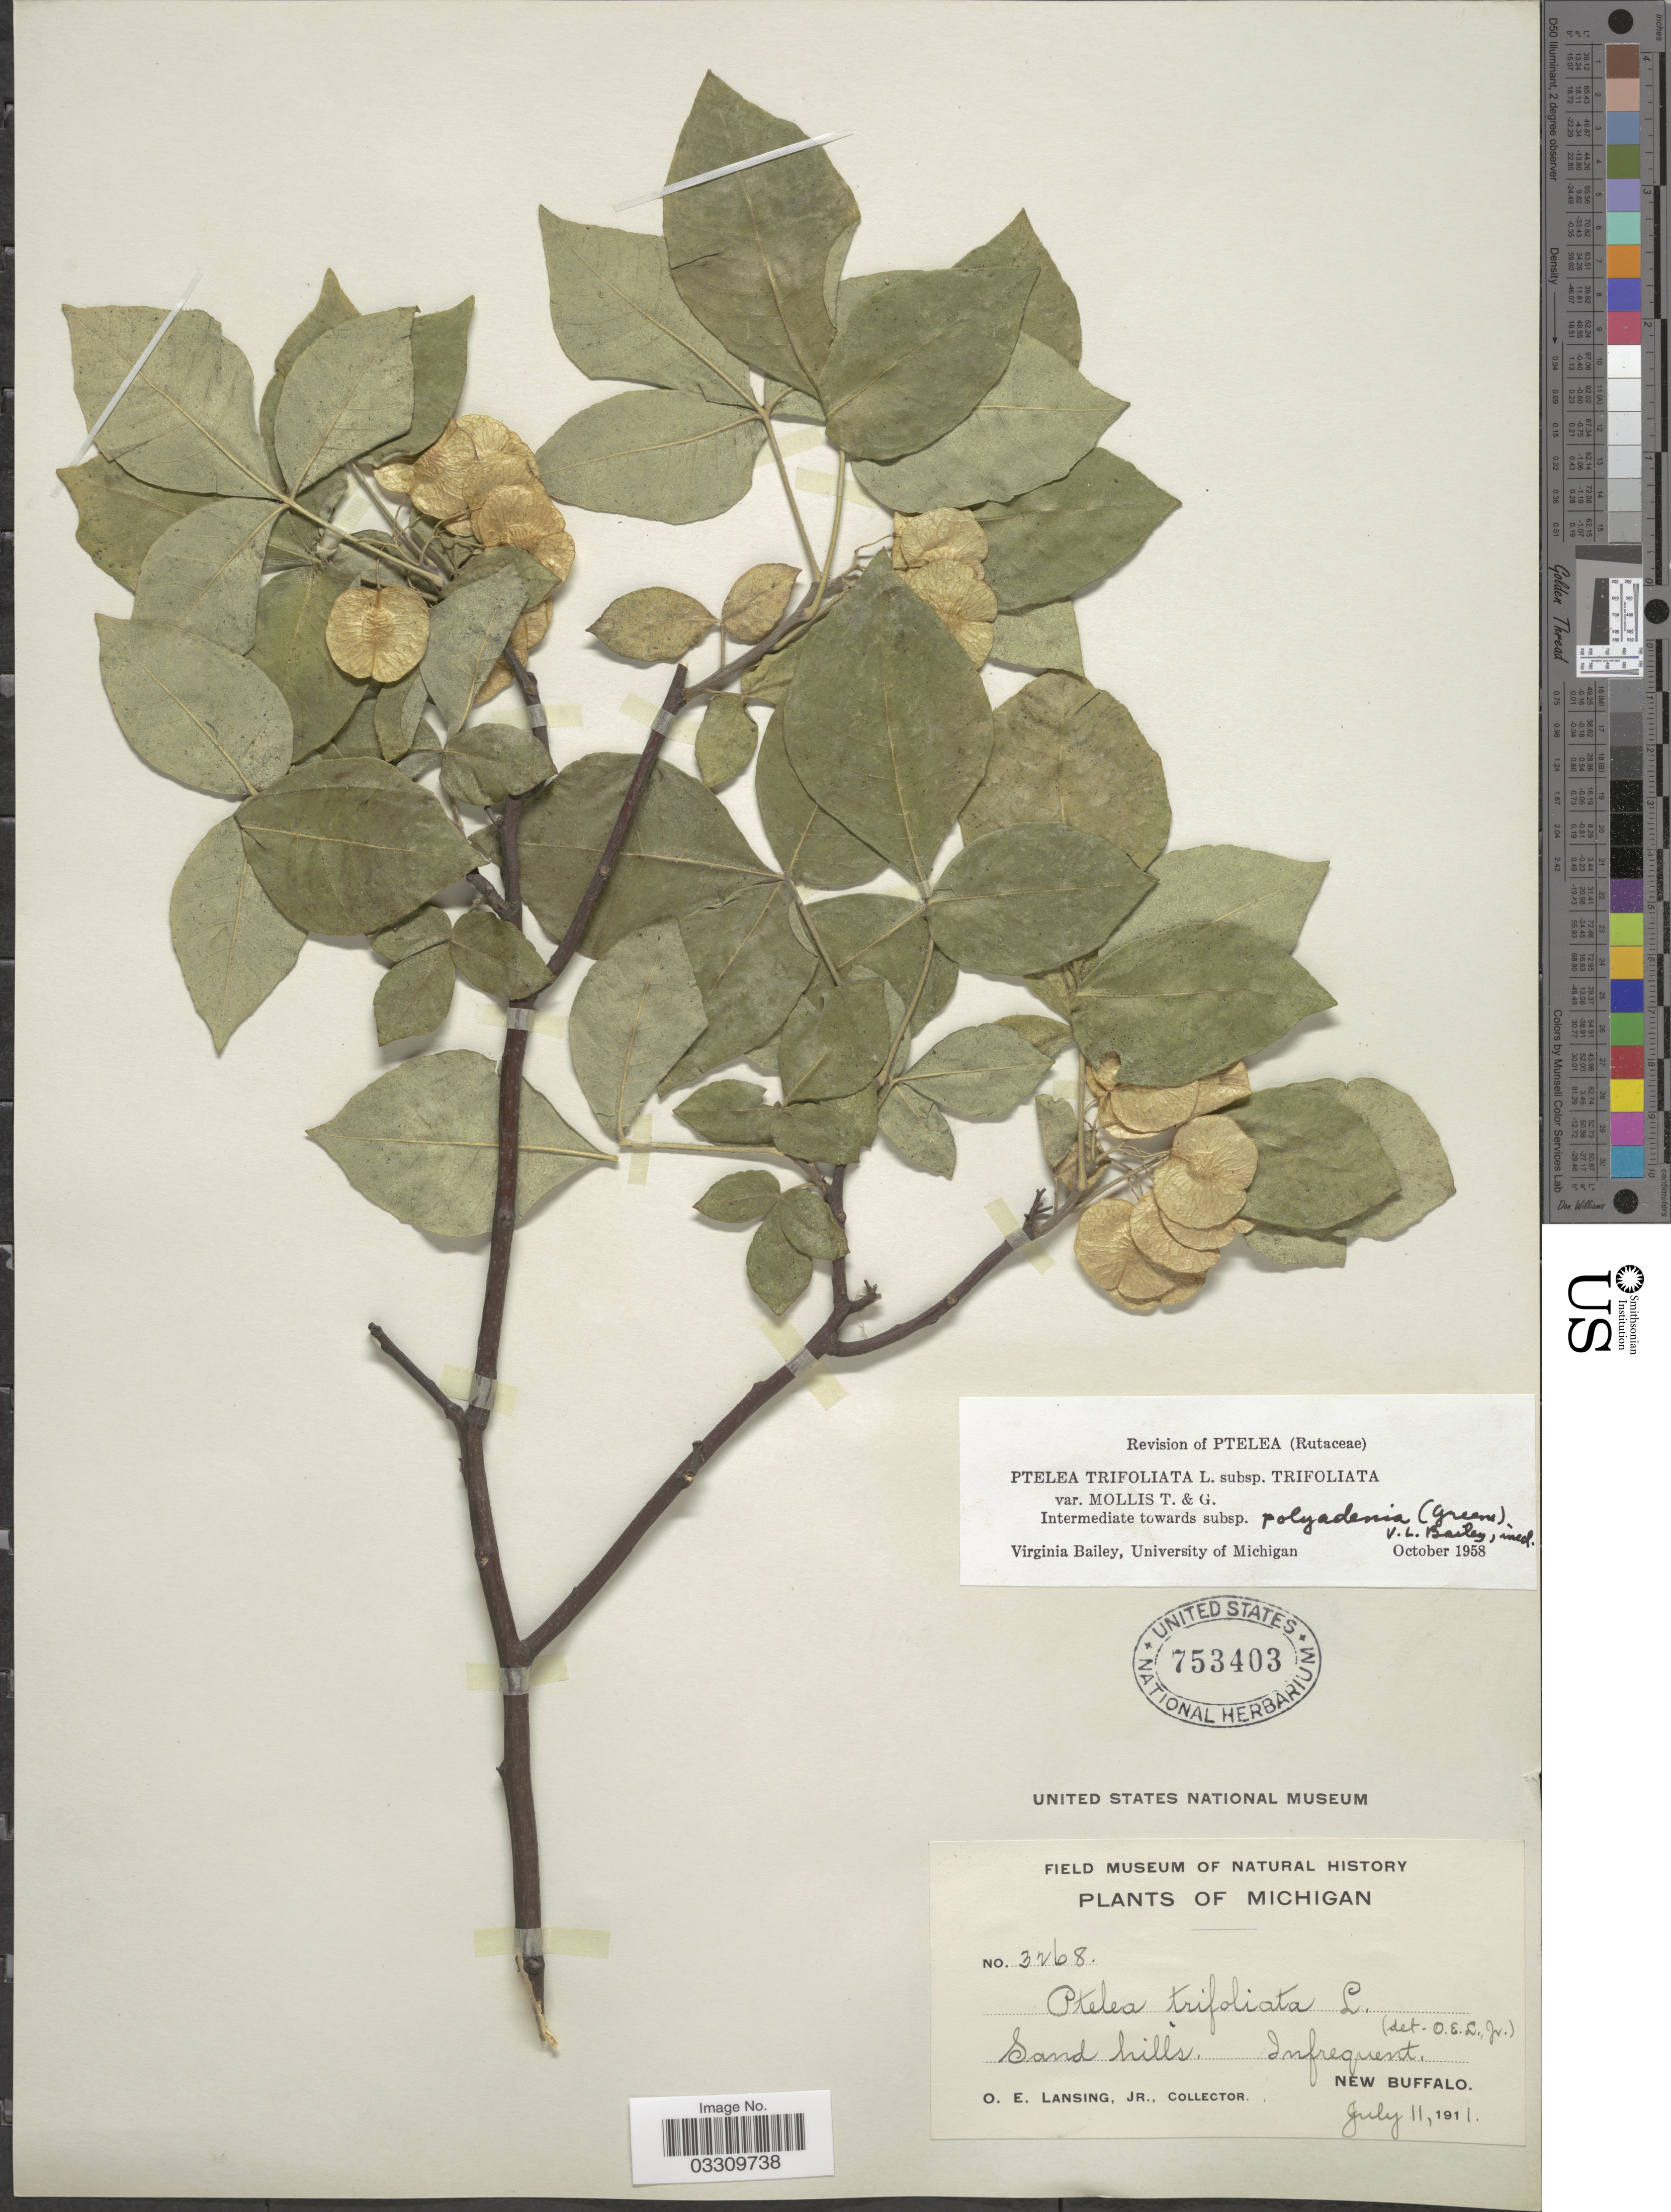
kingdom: Plantae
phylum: Tracheophyta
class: Magnoliopsida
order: Sapindales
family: Rutaceae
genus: Ptelea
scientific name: Ptelea trifoliata var. mollis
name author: Torr. & A. Gray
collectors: O. Lansing Jr.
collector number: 3268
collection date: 1911-07-11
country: United States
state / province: Michigan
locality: New Buffalo.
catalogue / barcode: US 753403